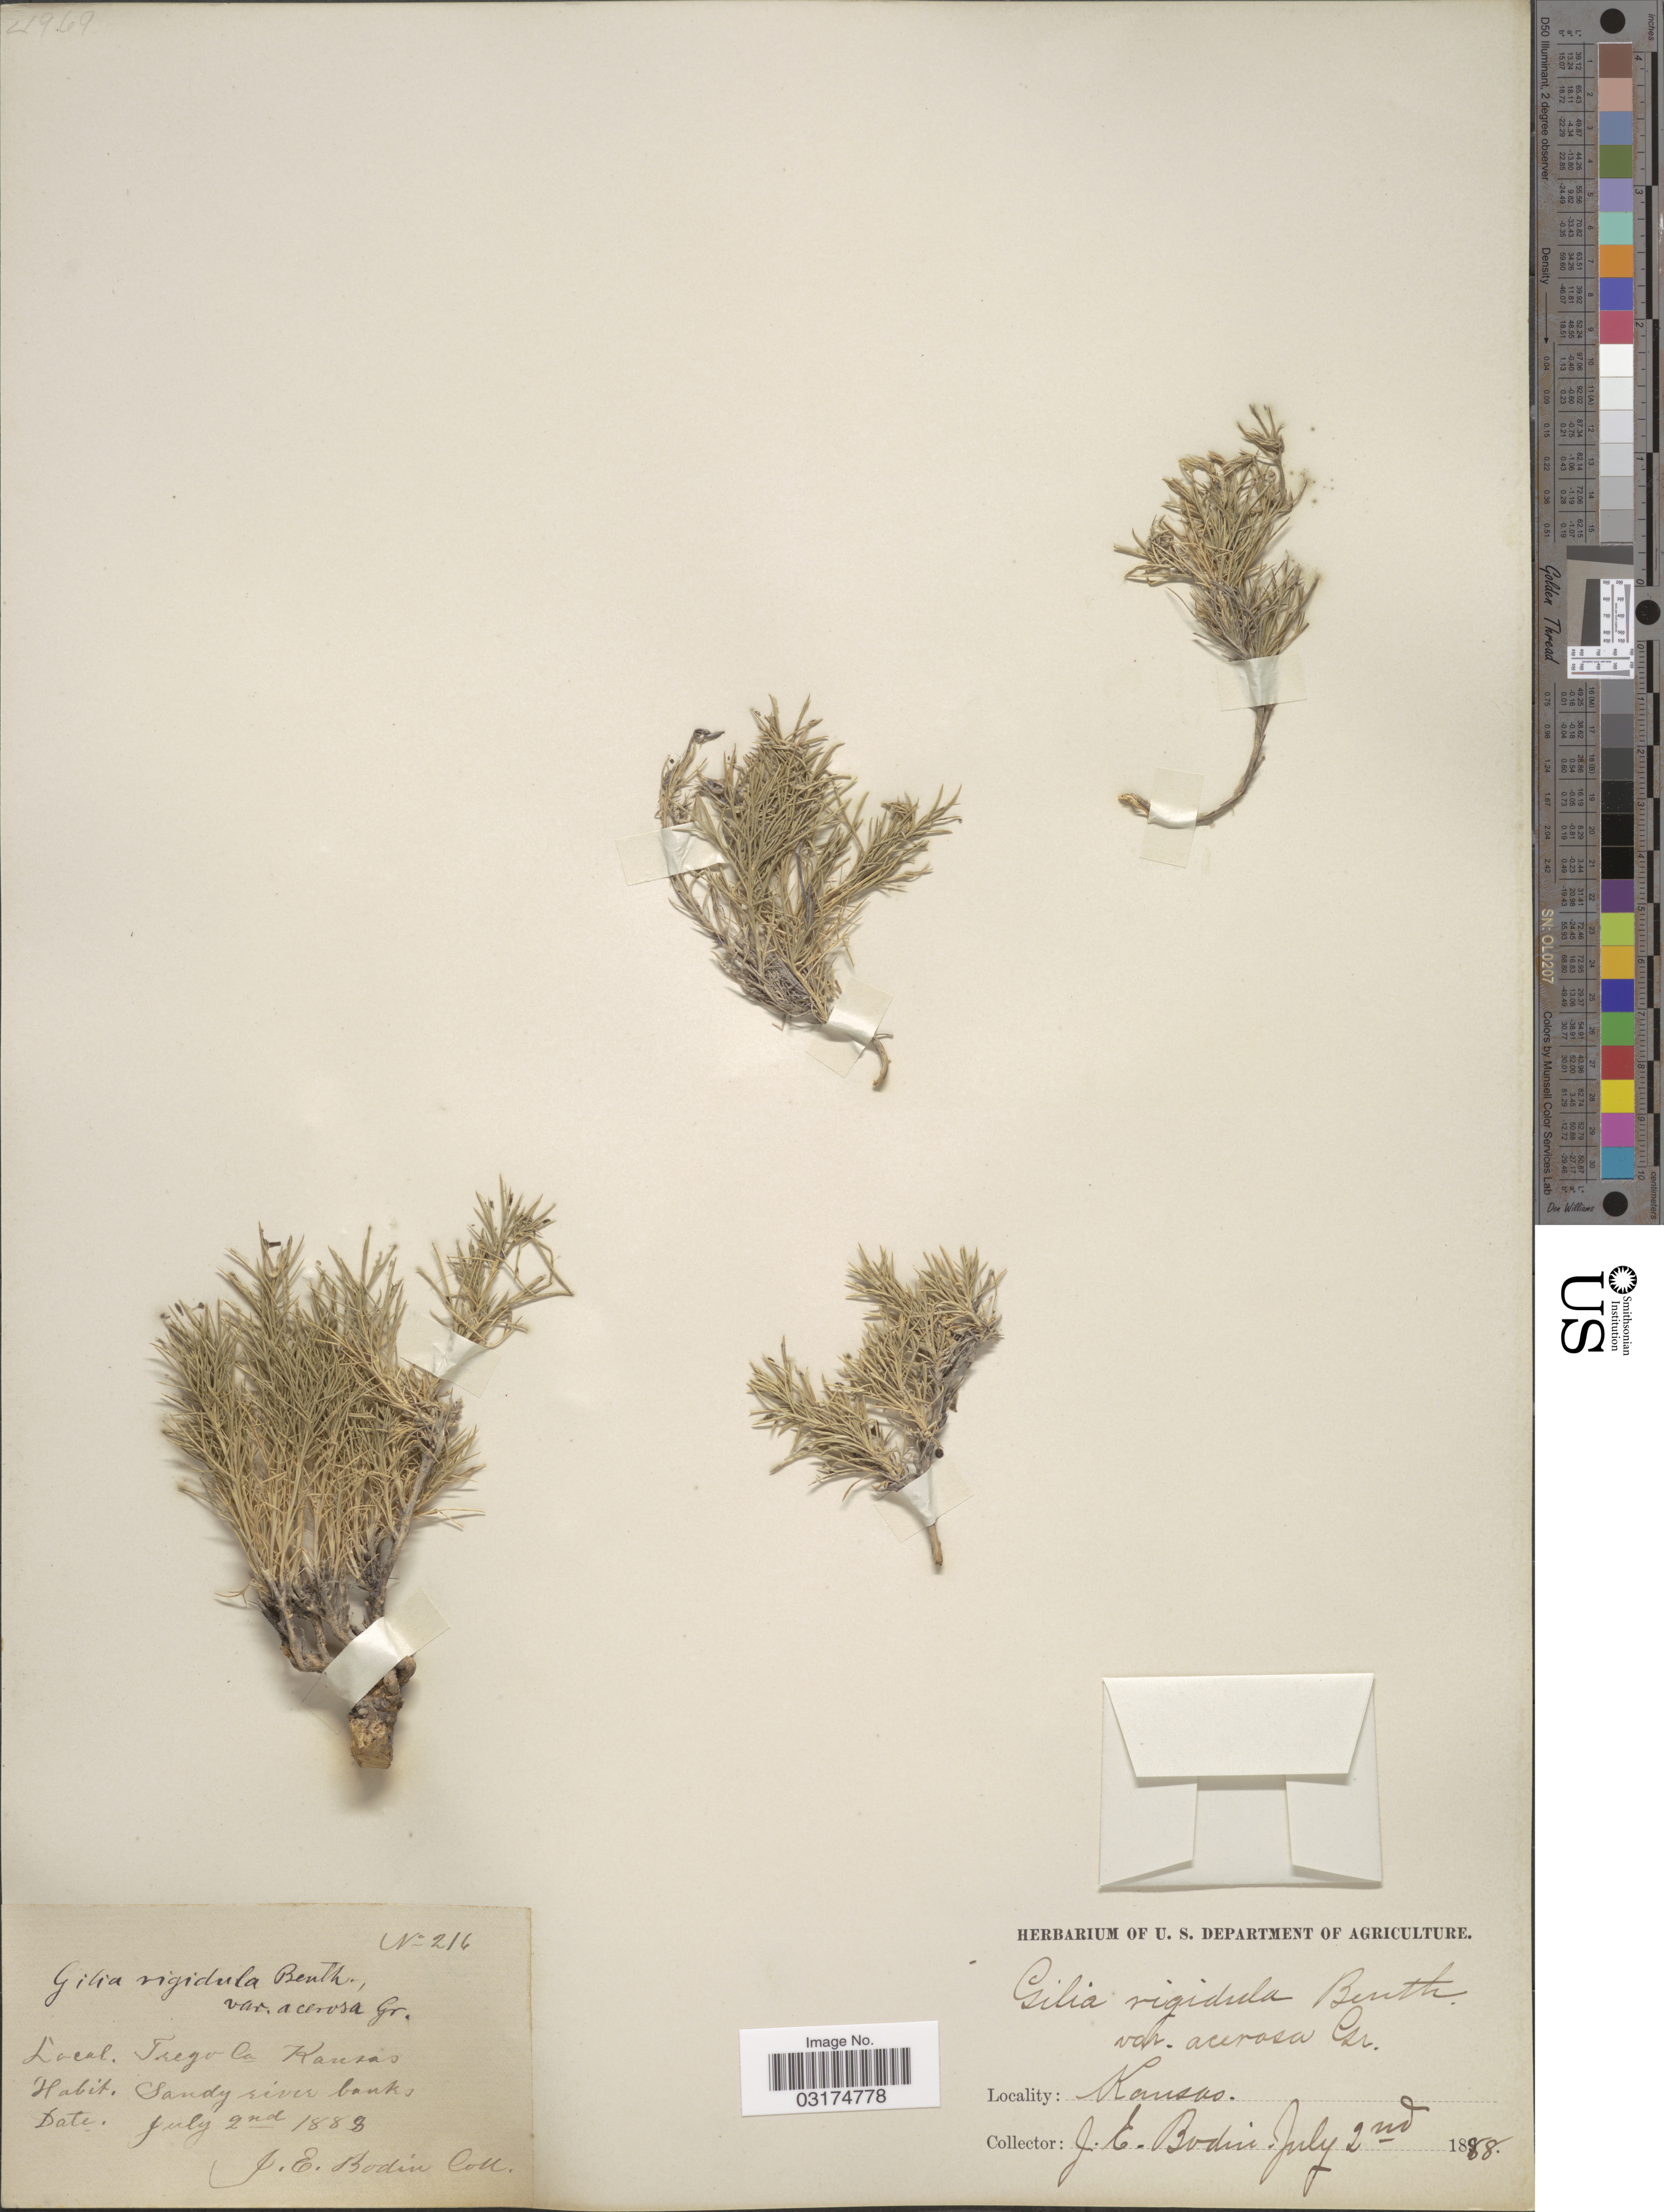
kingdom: Plantae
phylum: Tracheophyta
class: Magnoliopsida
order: Ericales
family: Polemoniaceae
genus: Giliastrum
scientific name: Giliastrum acerosum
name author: (A. Gray) Rydb.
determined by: Strong, Mark T., (BOT), Smithsonian Institution - National Museum of Natural History (UNITED STATES)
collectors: J. E. Bodin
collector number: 216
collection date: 1888-07-02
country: United States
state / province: Kansas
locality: Trego Co. Sandy river banks.